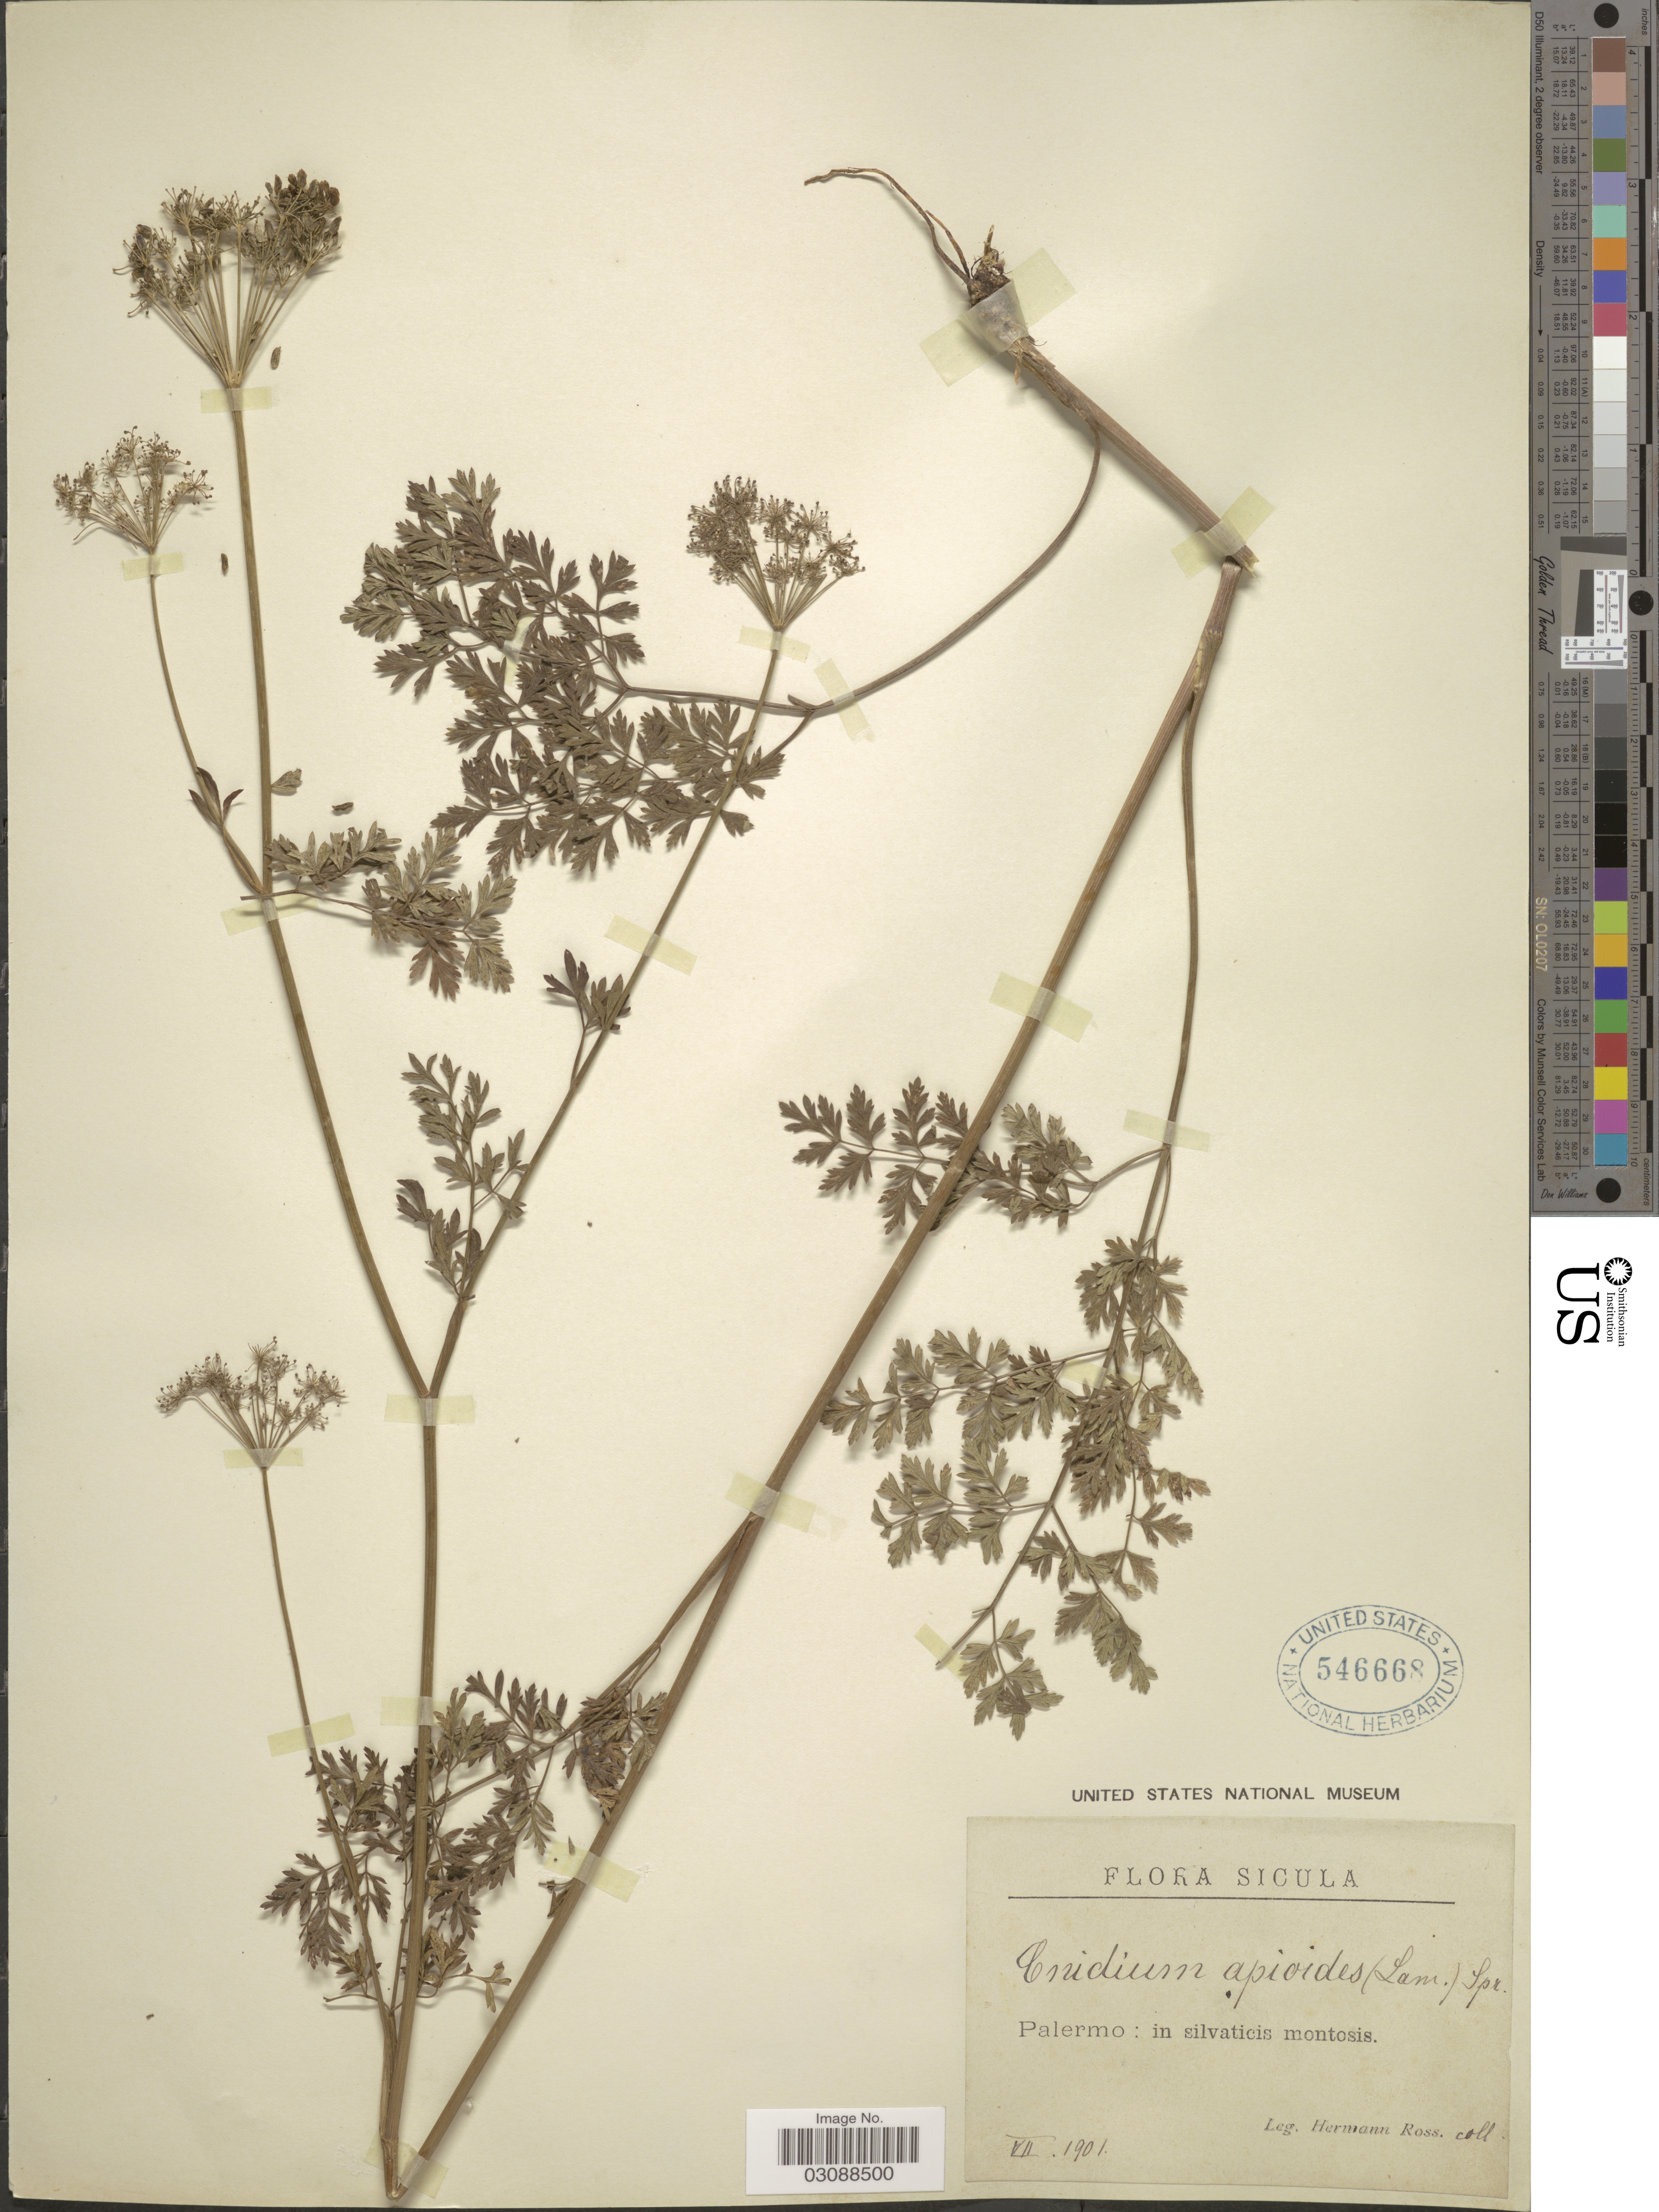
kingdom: Plantae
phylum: Tracheophyta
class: Magnoliopsida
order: Apiales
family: Apiaceae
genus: Cnidium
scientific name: Cnidium apioides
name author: (Lam.) Spreng.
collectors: H. Ross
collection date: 1901-07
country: Italy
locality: Sicula. Palermo.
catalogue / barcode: US 546668